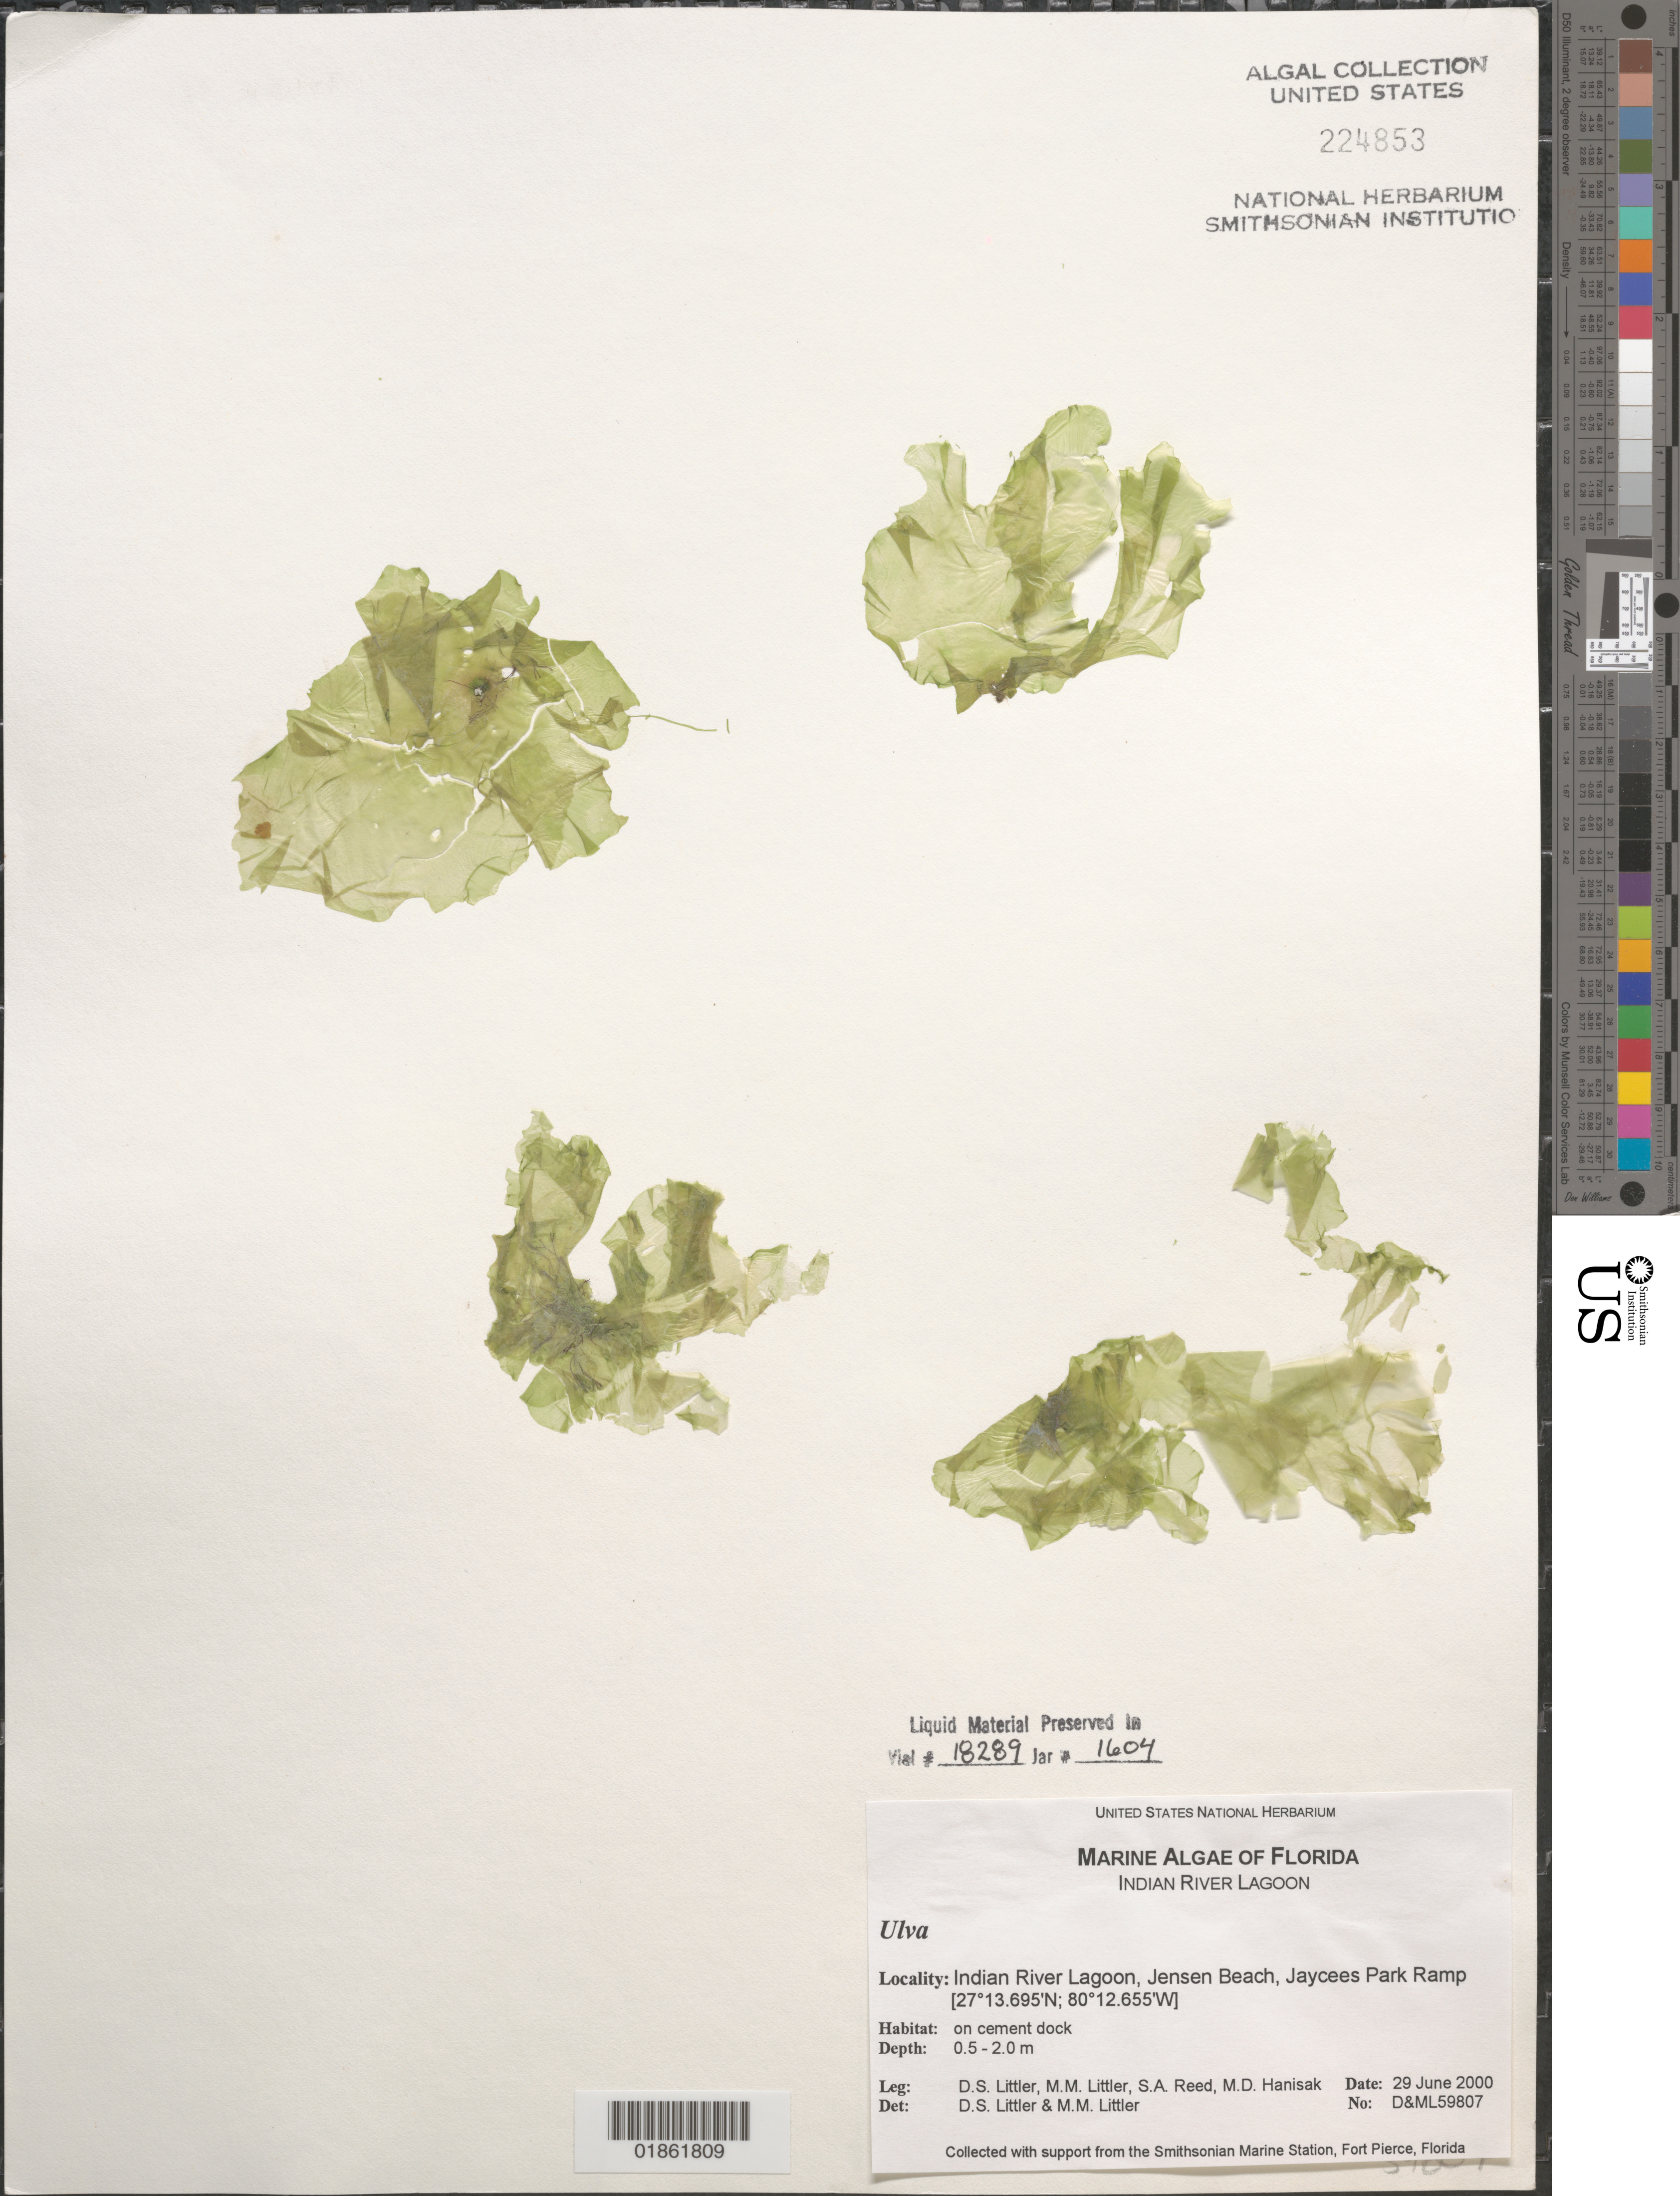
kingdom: Plantae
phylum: Chlorophyta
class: Ulvophyceae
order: Ulvales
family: Ulvaceae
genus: Ulva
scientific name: Ulva sp.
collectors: D. S. Littler & M. M. Littler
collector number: D&ML 59807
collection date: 2000-06-23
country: United States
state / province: Florida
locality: Stuart Causway. Boat ramp.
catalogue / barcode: US 224853